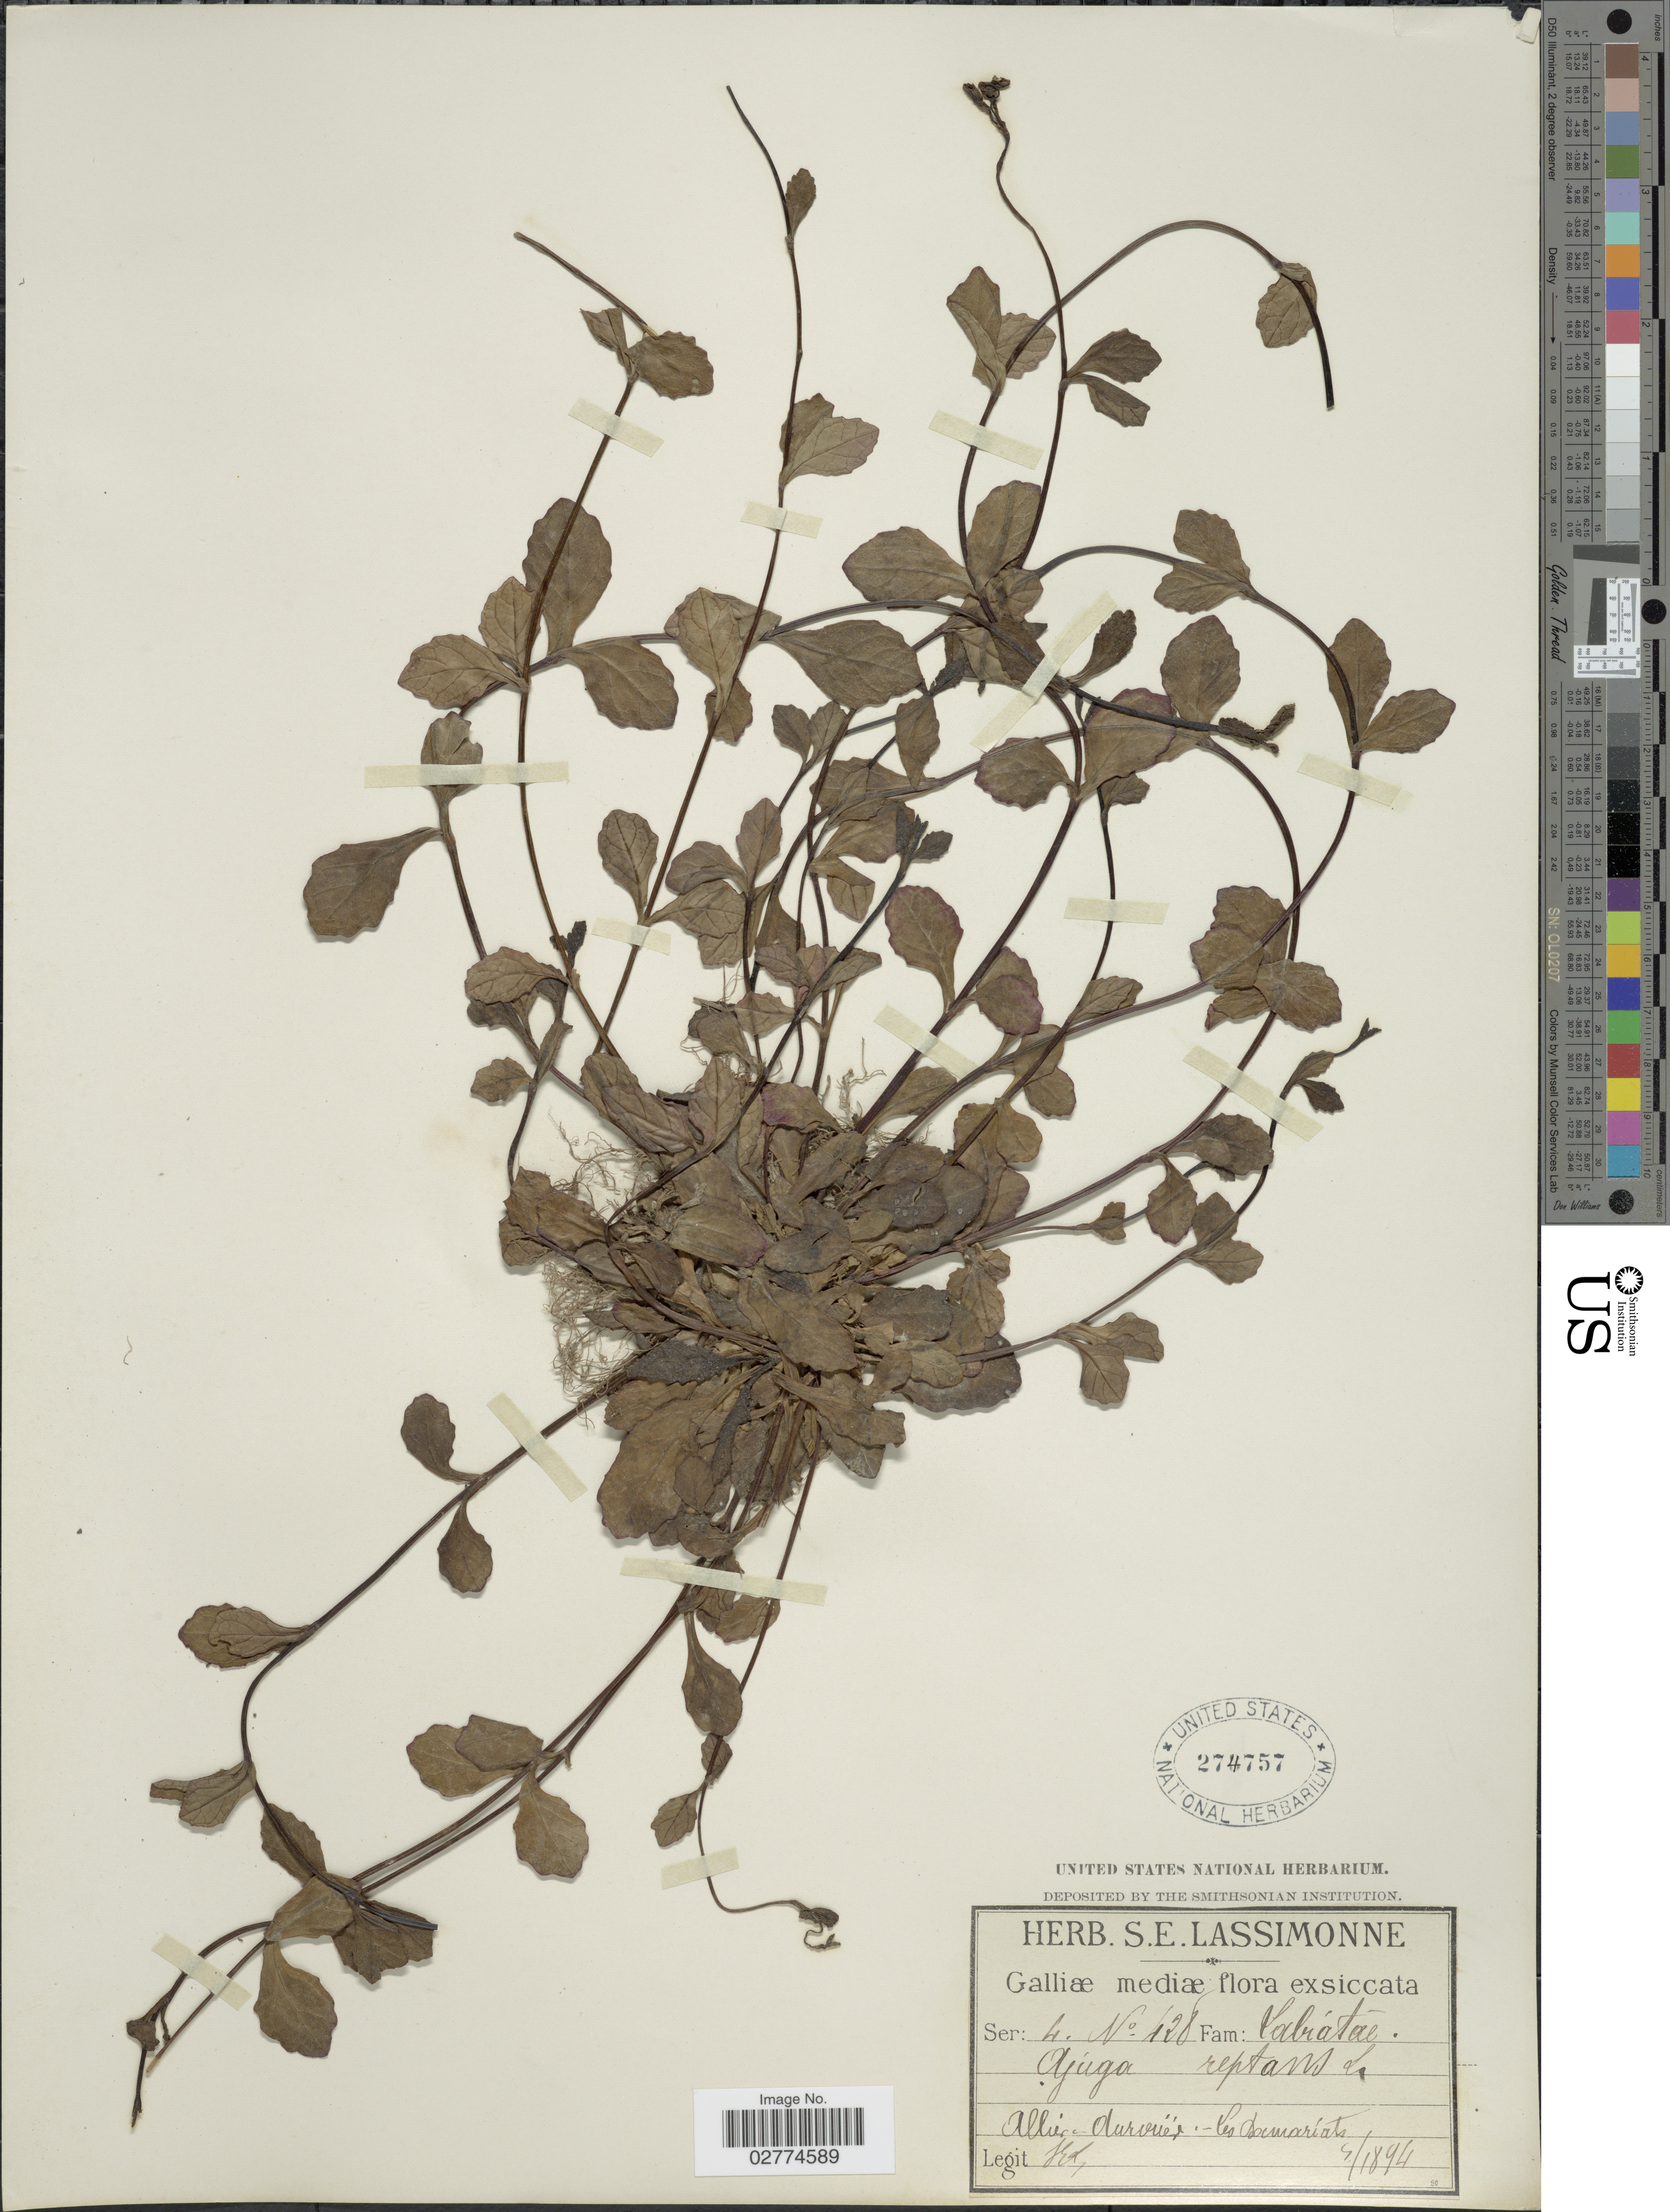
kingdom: Plantae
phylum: Tracheophyta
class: Magnoliopsida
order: Lamiales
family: Lamiaceae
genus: Ajuga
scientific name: Ajuga reptans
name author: L.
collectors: S. Lassimonne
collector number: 428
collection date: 1894-05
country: France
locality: Galliæ mediæ, Allure - Aurvüér - Les Docmariats.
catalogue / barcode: US 274757